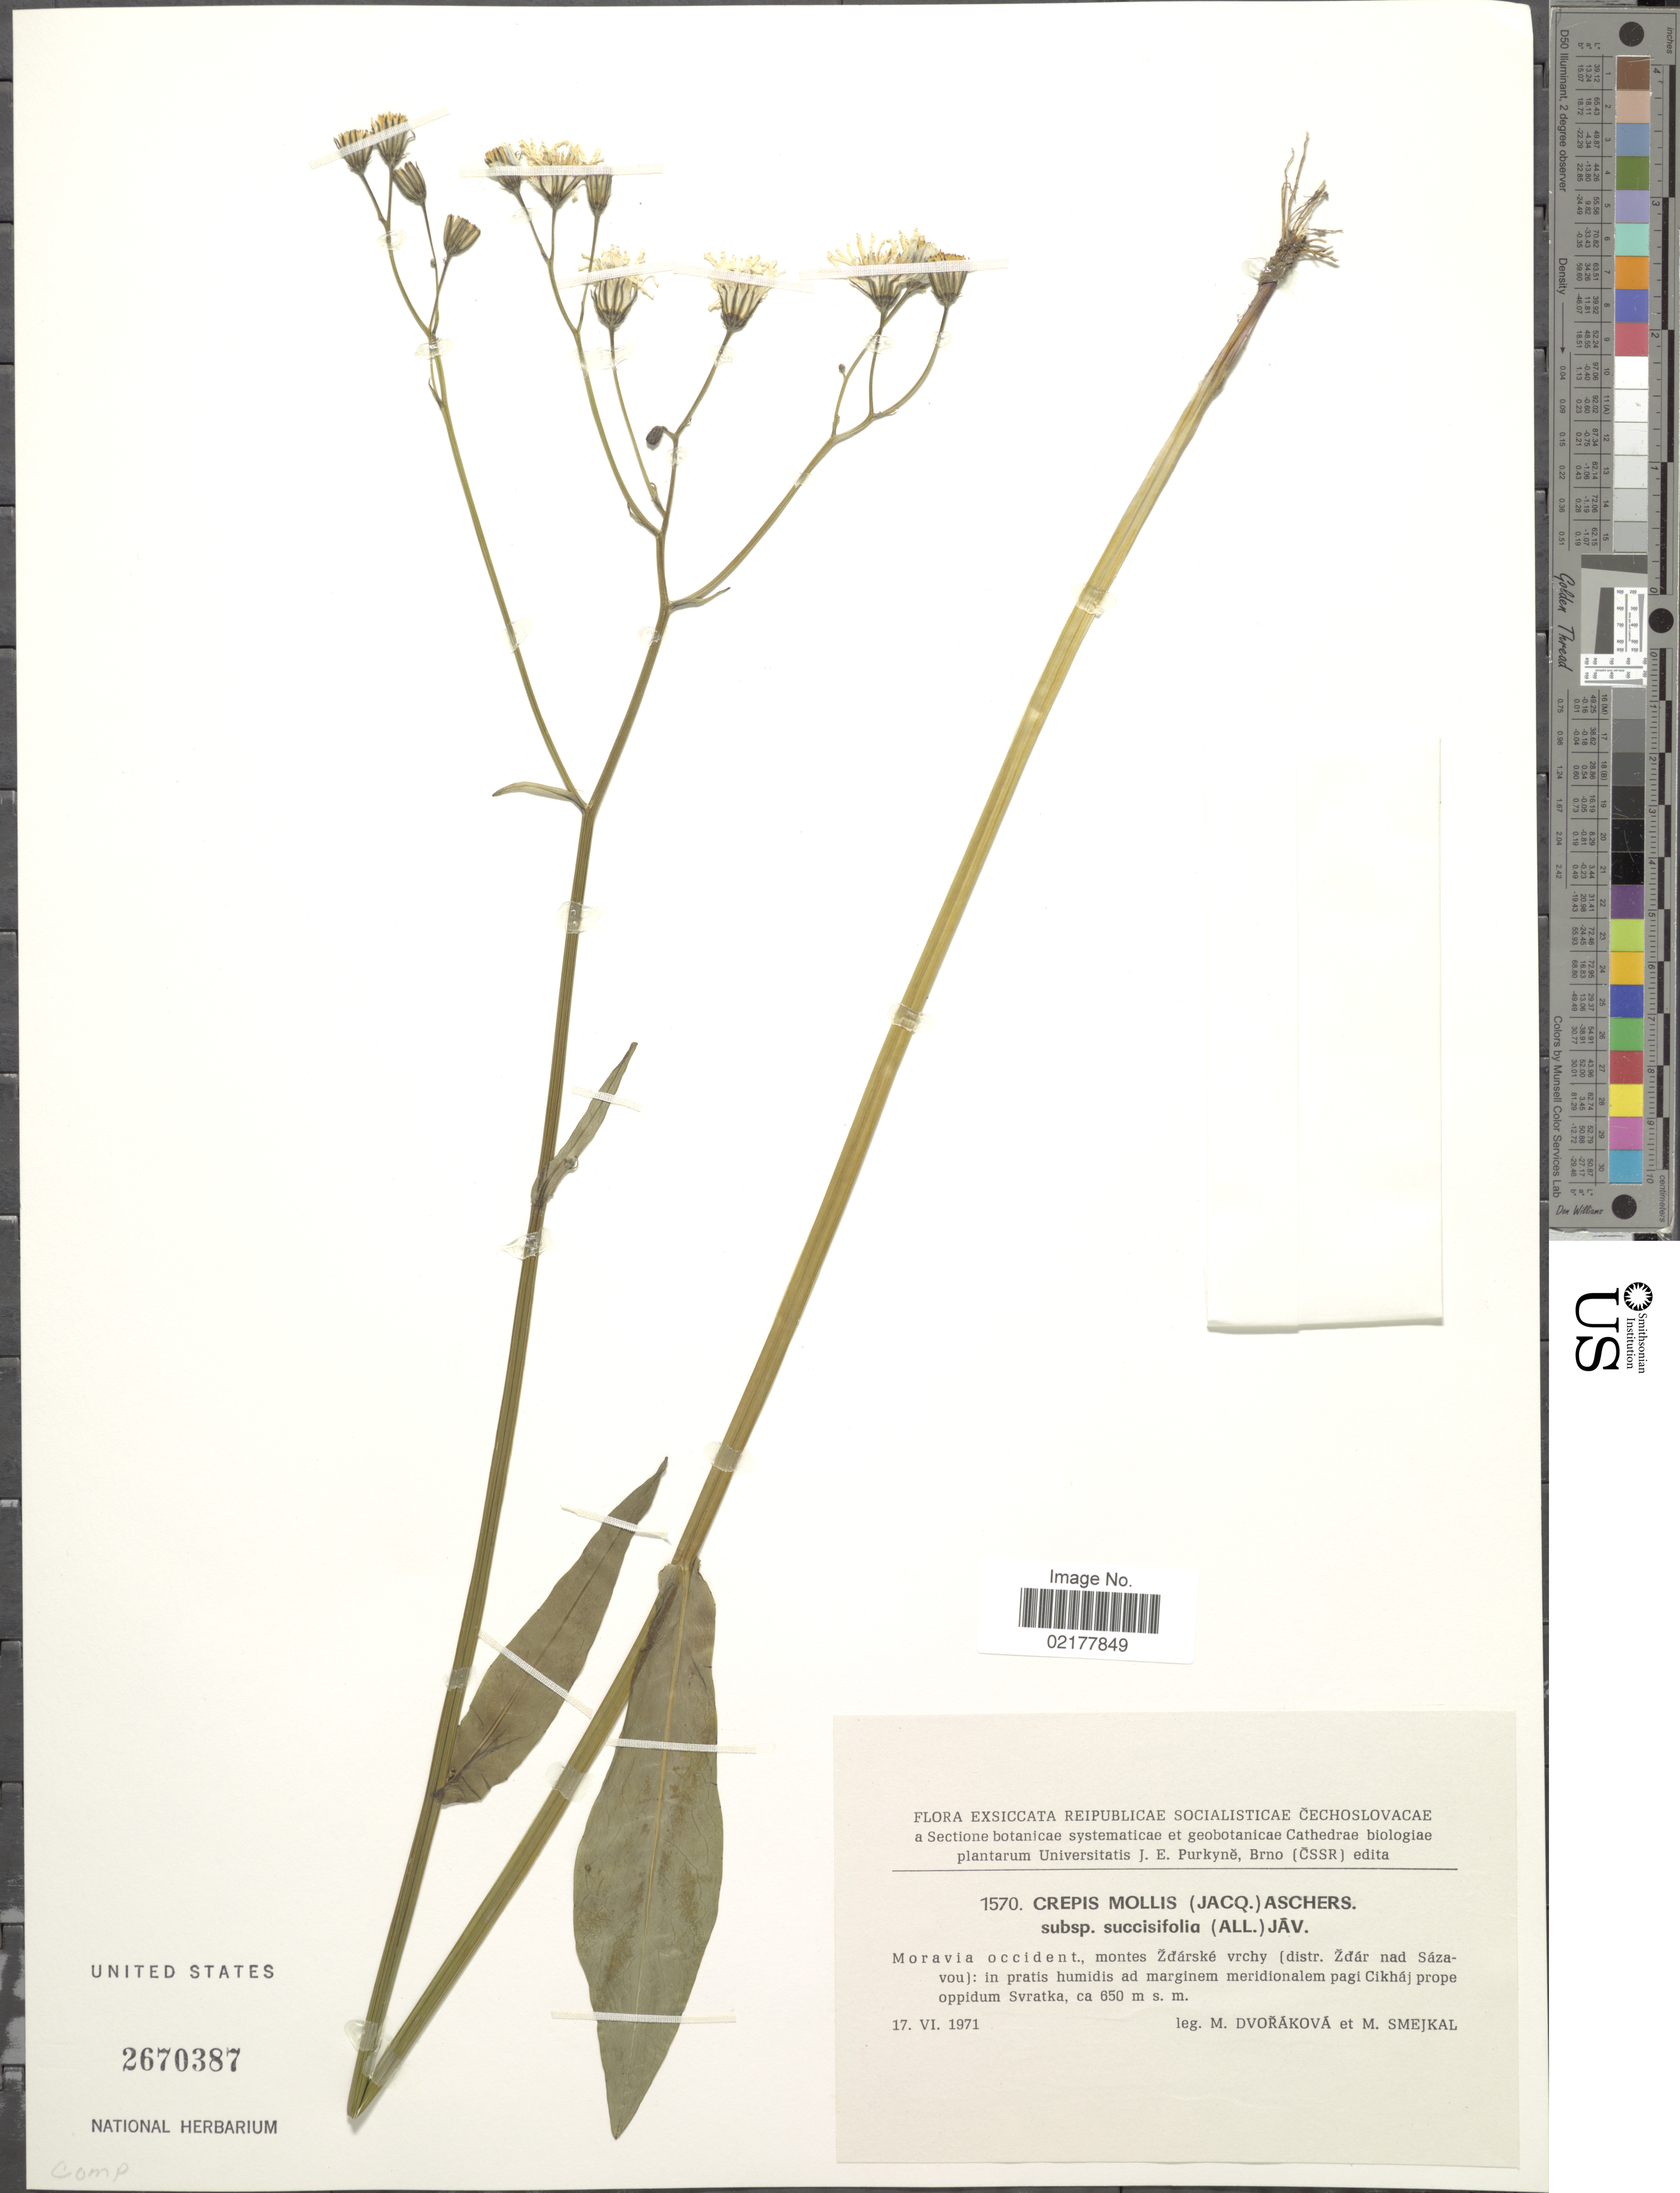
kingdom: Plantae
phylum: Tracheophyta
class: Magnoliopsida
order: Asterales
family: Asteraceae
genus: Crepis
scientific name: Crepis mollis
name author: (Jacq.) Asch.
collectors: M. Dvorakova & Smejkal, M.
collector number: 1570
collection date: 1971-06-17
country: Czechia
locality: Reipublicae Socialisticae Cechoslovacae. Moravia occident., montes Zdárské vrchy (distr. Zdár nad Sázavou): in pratis humidis ad marginem meridionalem pagi Cikhá) prope oppidum Svratka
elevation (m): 650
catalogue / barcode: US 2670387